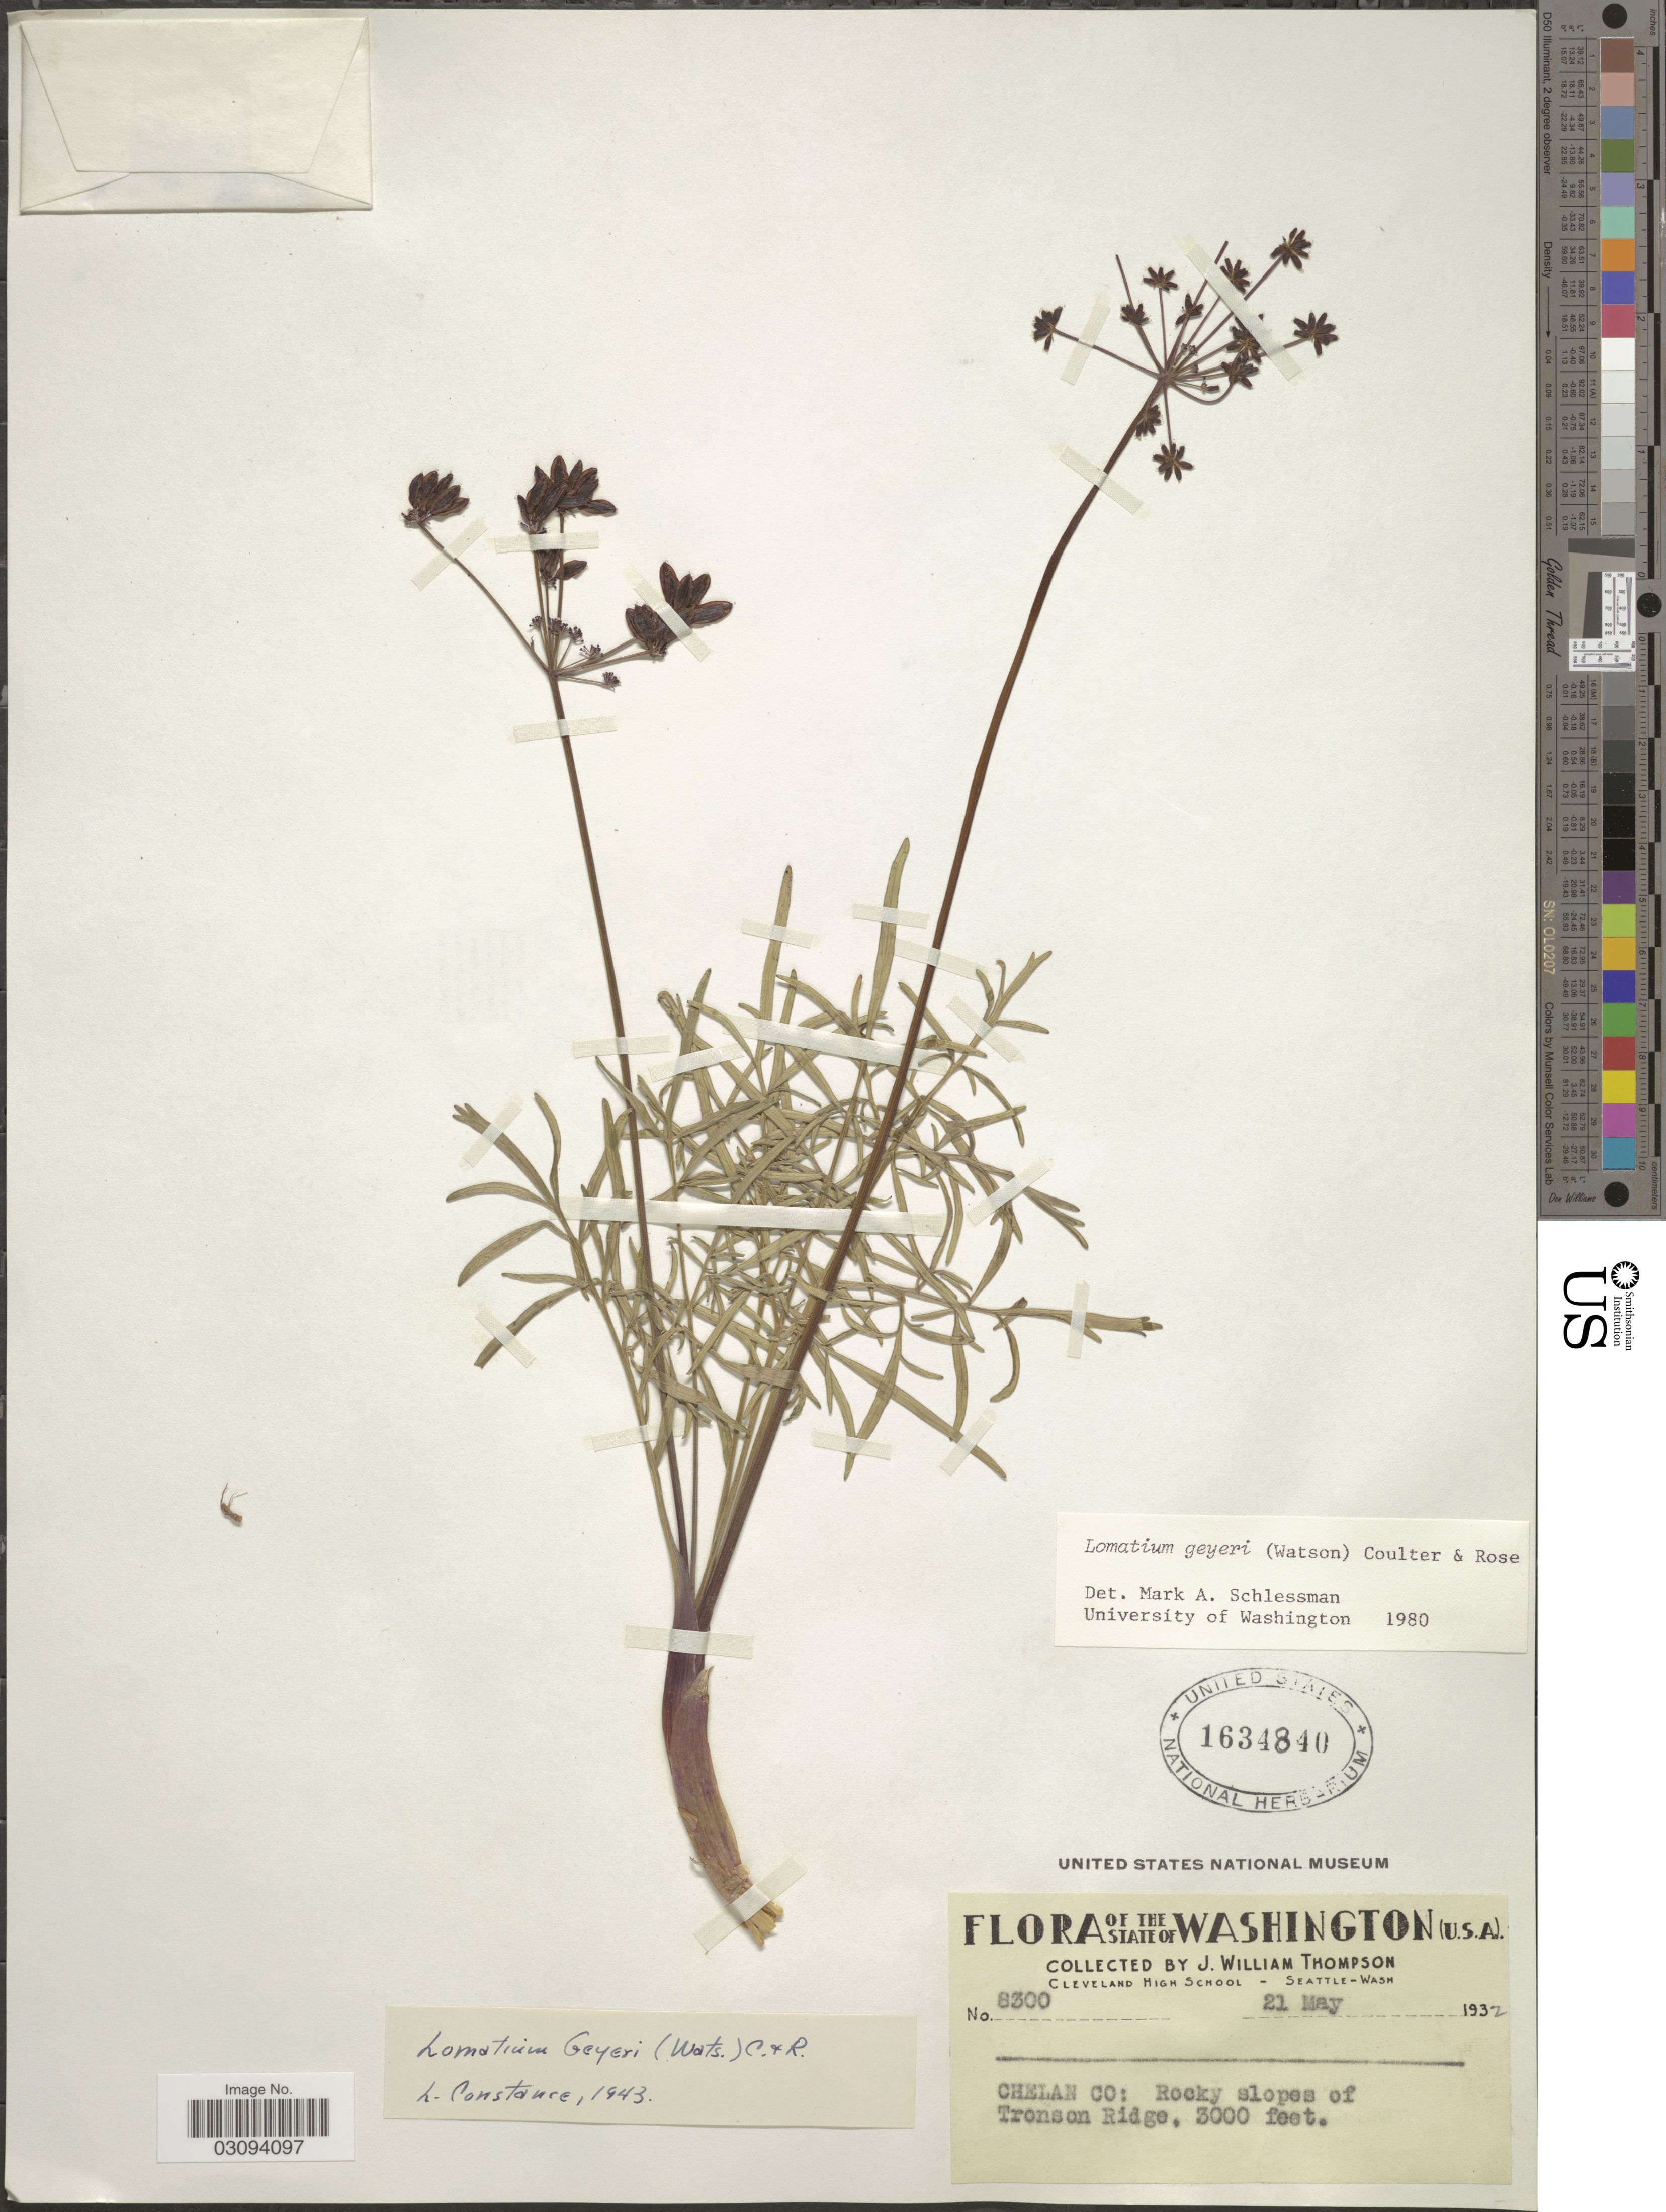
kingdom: Plantae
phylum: Tracheophyta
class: Magnoliopsida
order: Apiales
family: Apiaceae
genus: Lomatium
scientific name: Lomatium geyeri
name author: (S. Watson) J.M. Coult. & Rose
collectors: J. W. Thompson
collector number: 8300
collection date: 1932-05-21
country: United States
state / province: Washington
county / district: Chelan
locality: Chelan Co: Rocky slopes of Tronson Ridge.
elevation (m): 914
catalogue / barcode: US 1634840